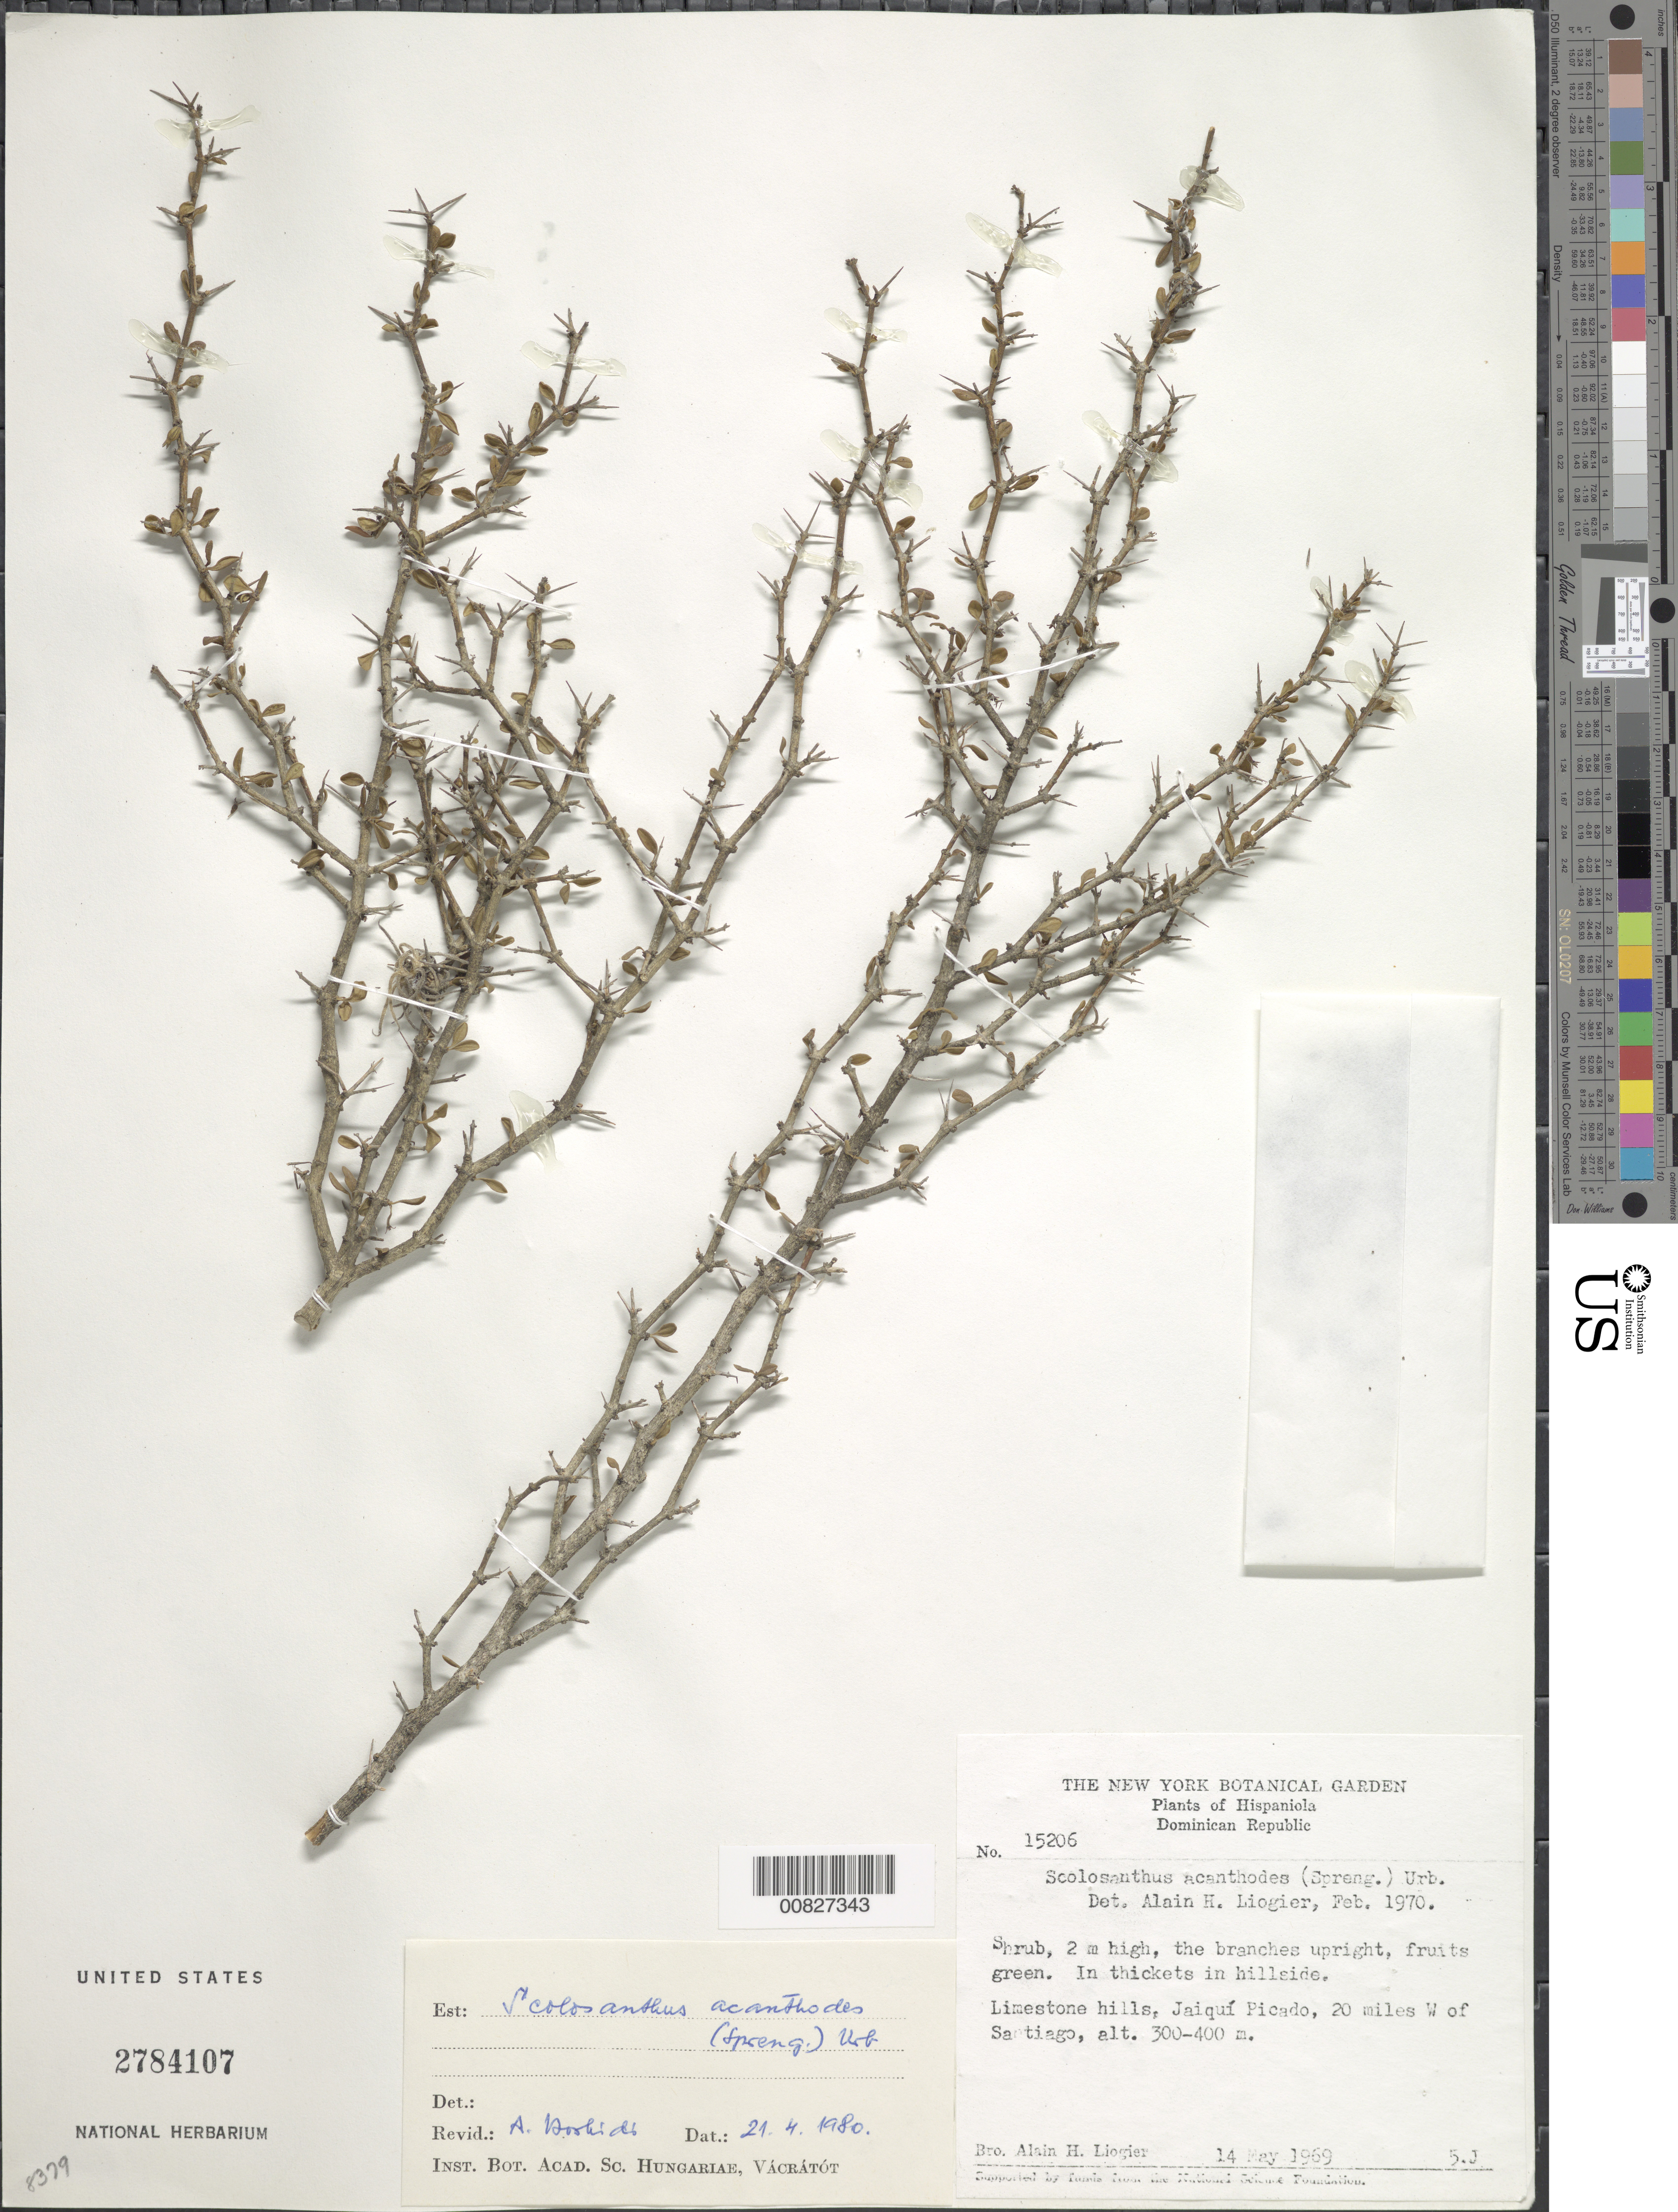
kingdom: Plantae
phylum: Tracheophyta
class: Magnoliopsida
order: Gentianales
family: Rubiaceae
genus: Scolosanthus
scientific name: Scolosanthus acanthodes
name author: (Spreng.) Urb.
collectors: A. H. Liogier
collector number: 15206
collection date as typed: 14 May 1969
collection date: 1969-05-14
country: Dominican Republic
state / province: Santiago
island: Hispaniola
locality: Jaiquí Picado, 20 miles W of Santiago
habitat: In thickets on hillside of limestone hill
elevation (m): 300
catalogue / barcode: US 2784107